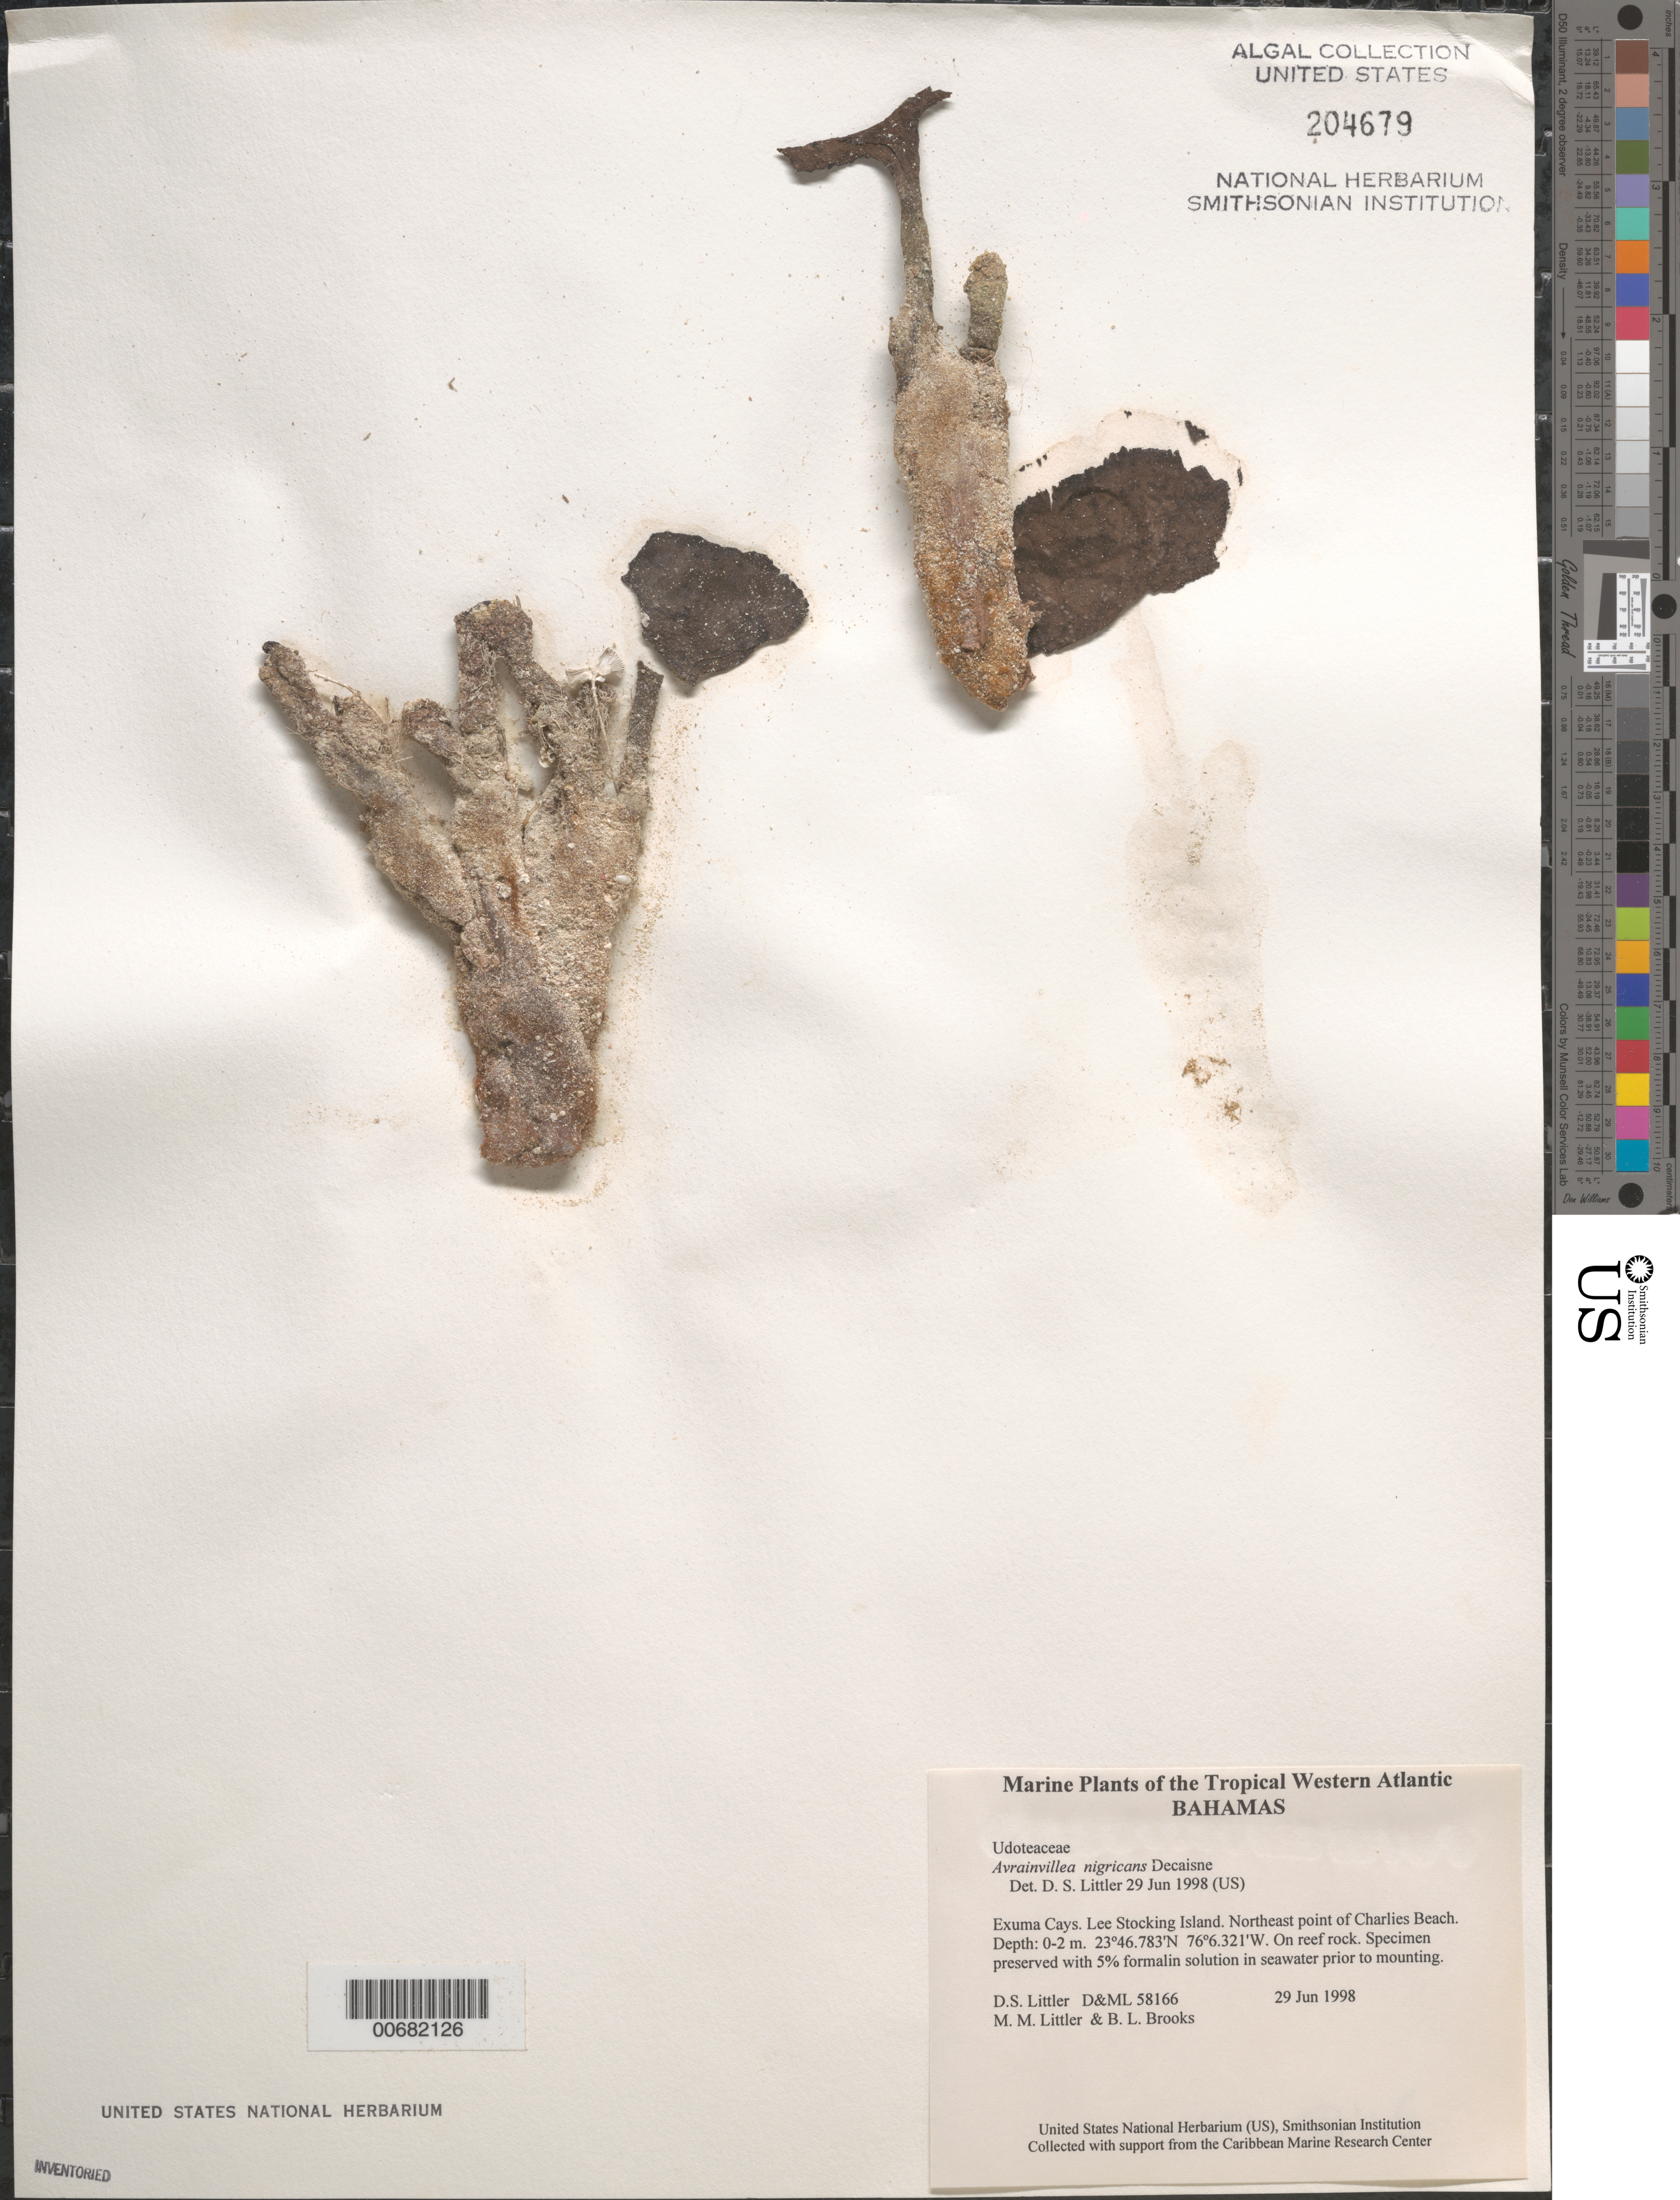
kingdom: Plantae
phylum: Chlorophyta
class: Ulvophyceae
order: Bryopsidales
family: Dichotomosiphonaceae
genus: Avrainvillea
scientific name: Avrainvillea nigricans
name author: Decne.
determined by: Littler, D. S.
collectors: D. S. Littler, M. M. Littler & B. Brooks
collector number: D&ML 58166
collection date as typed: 29 Jun 1998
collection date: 1998-06-29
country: Bahamas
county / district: Exuma District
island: Lee Stocking Island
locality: Northeast point of Charlie's Beach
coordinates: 23 46.789' N, 76 6.321' W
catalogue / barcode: US 204679